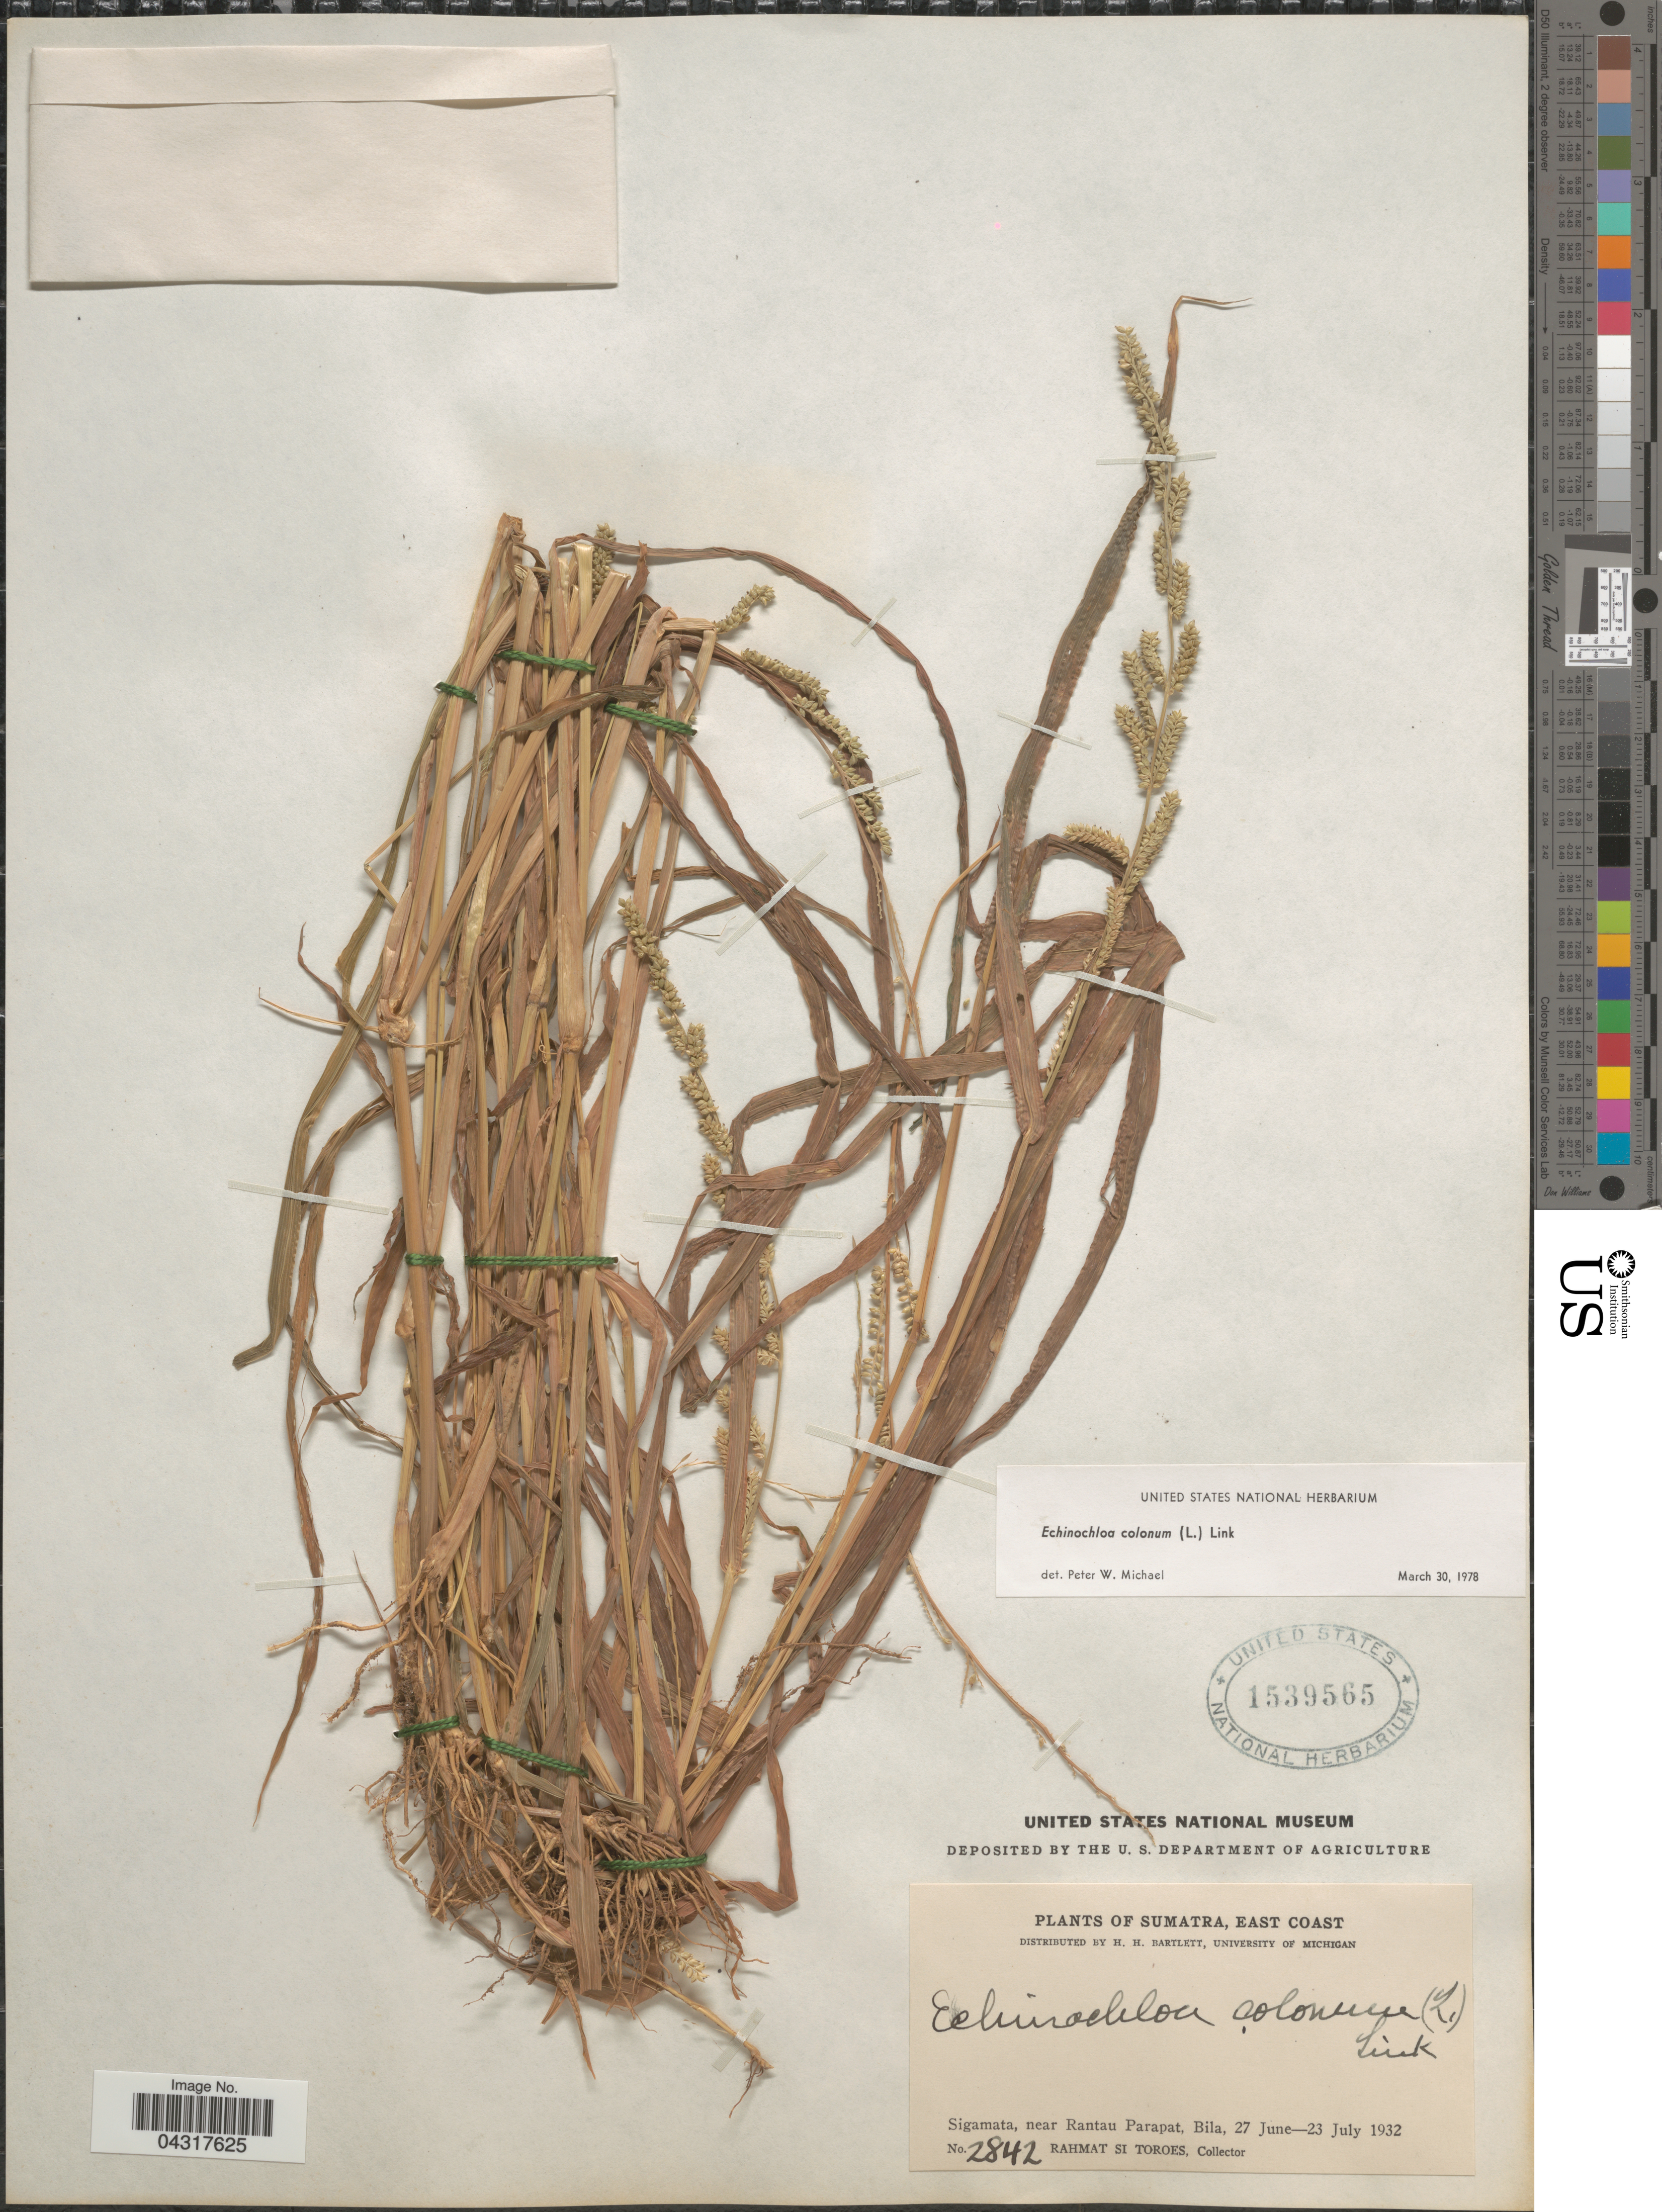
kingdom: Plantae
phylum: Tracheophyta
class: Liliopsida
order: Poales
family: Poaceae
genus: Echinochloa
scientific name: Echinochloa colona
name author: (L.) Link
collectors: Rahmat Si Boeea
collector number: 2842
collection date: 1932-06-27/1932-07-23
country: Indonesia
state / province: Sumatra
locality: East Coast. Sigamata, near Rantau Parapat, Bila.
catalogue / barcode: US 1539565